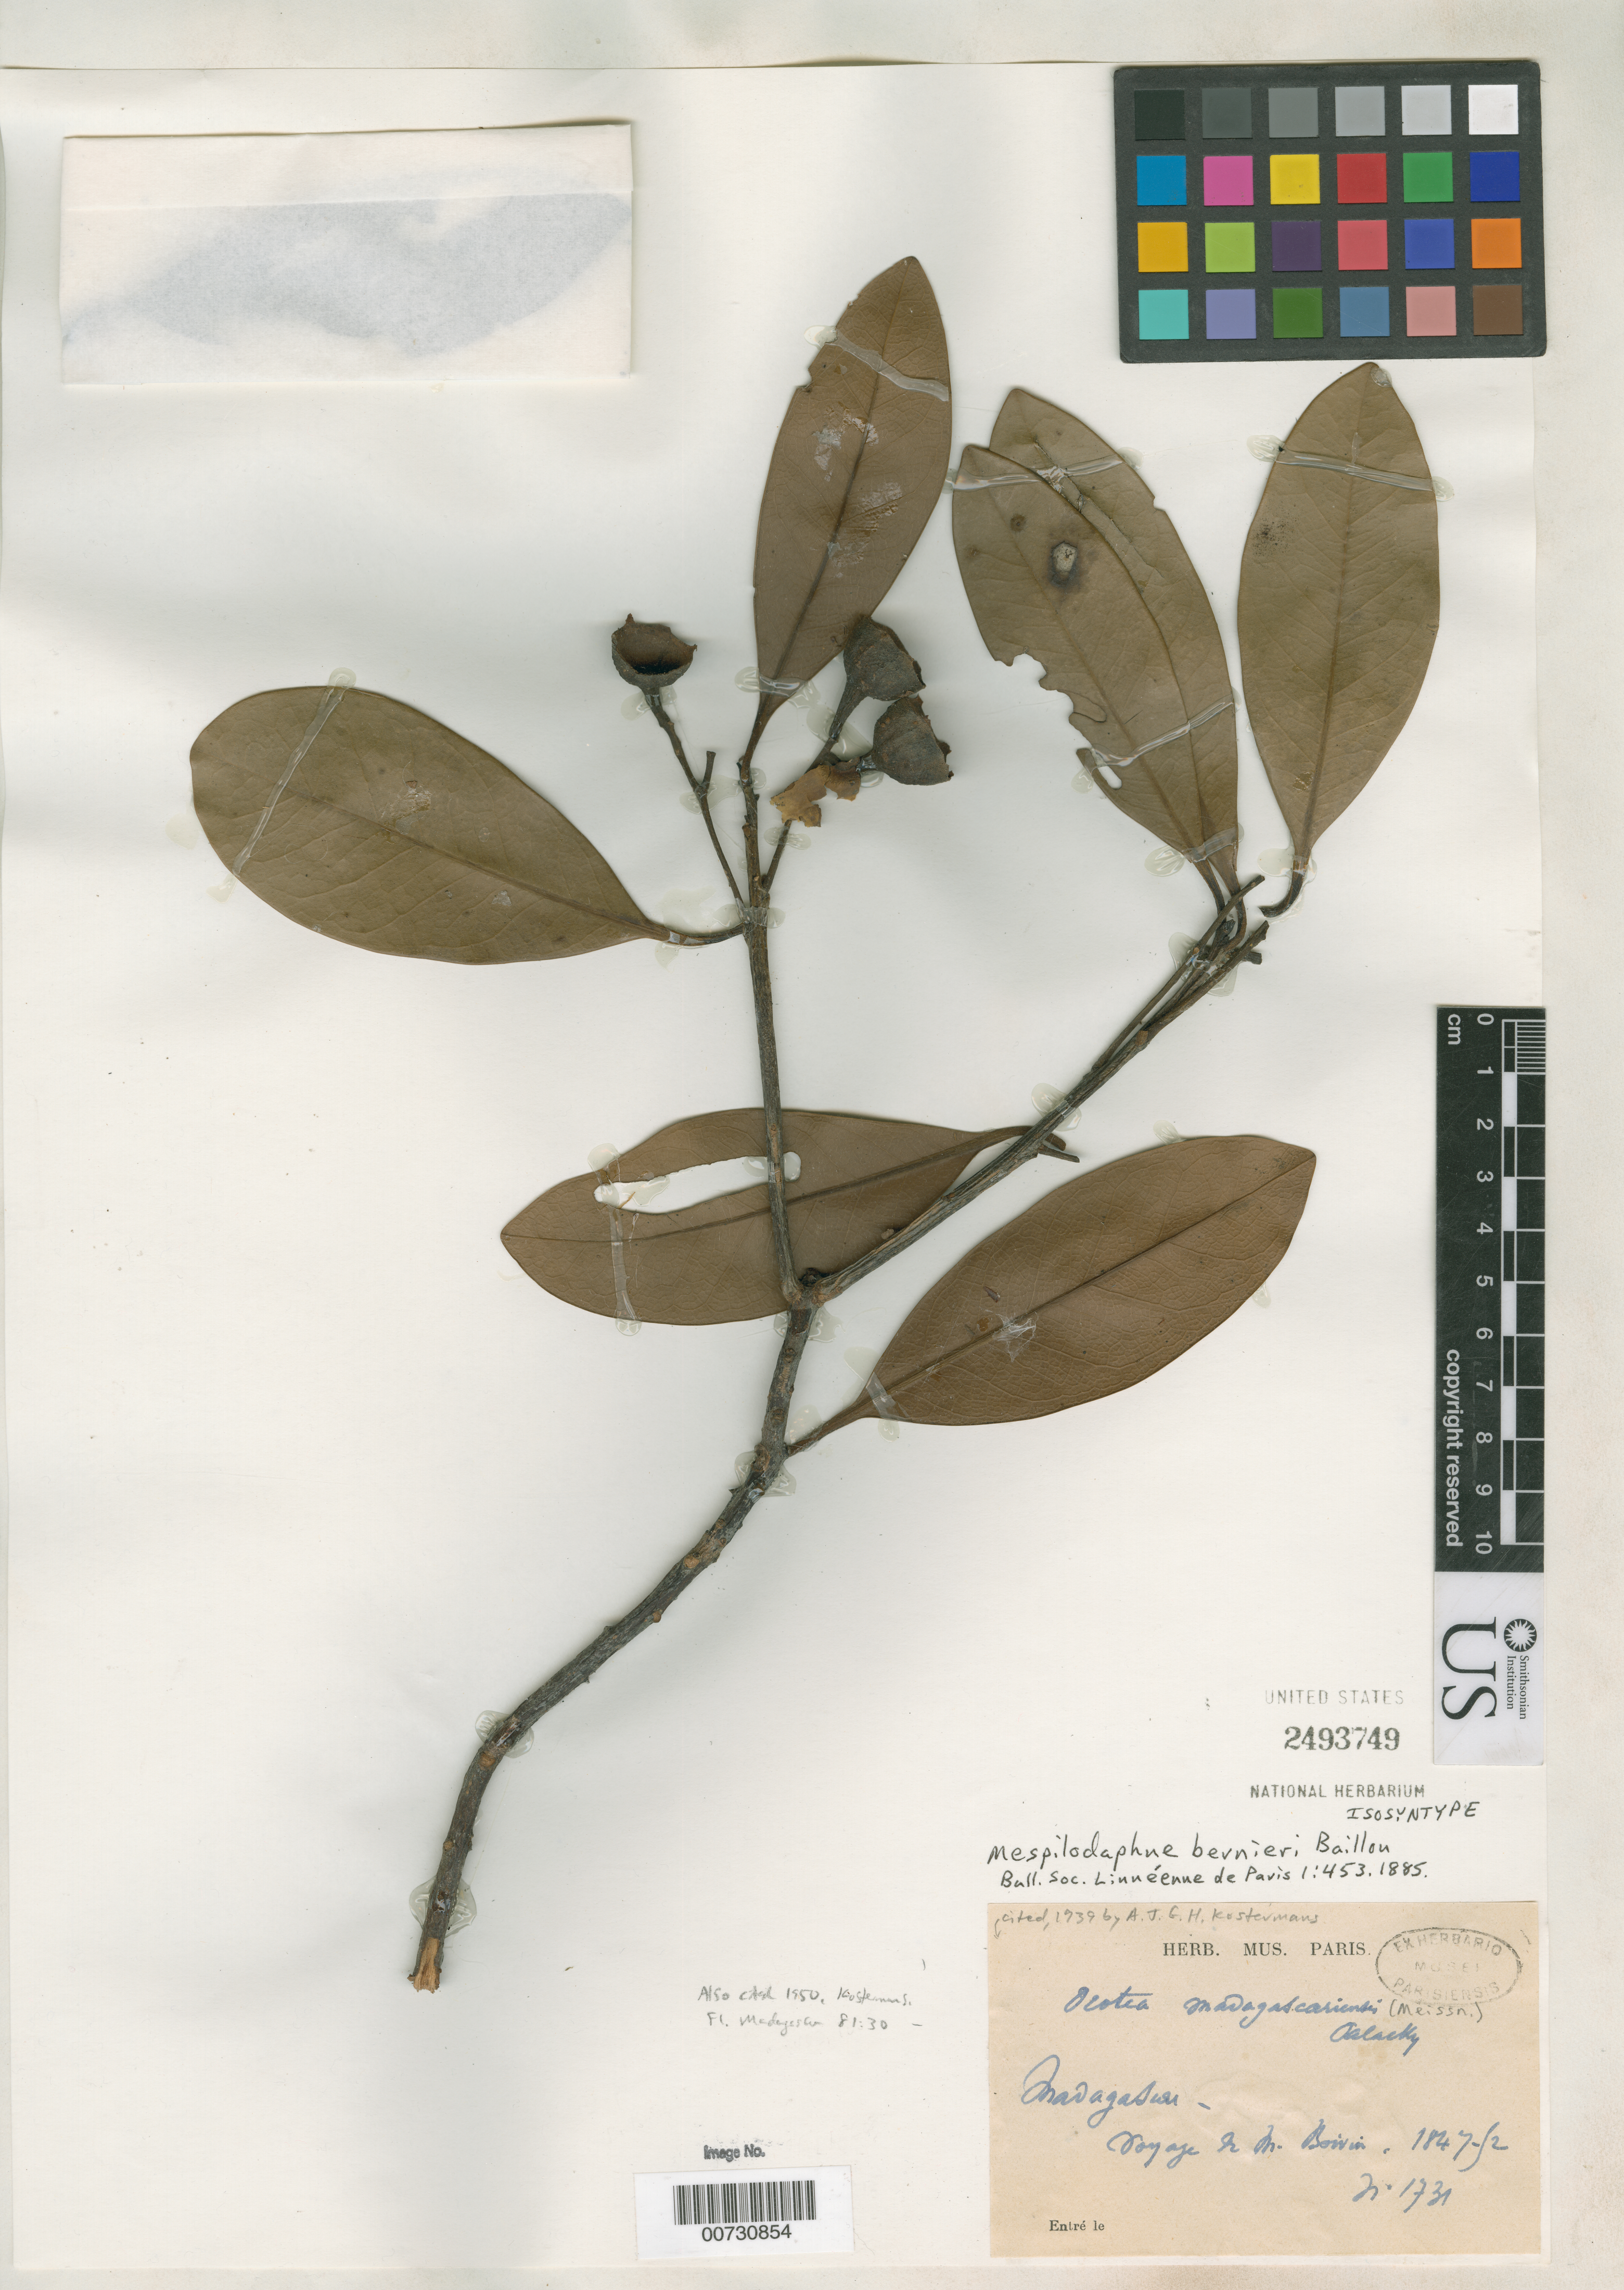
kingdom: Plantae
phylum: Tracheophyta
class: Magnoliopsida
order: Laurales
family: Lauraceae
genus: Mespilodaphne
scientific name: Mespilodaphne bernieri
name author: Baill.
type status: Isosyntype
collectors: L. H. Boivin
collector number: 1731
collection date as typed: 1847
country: Madagascar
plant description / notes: Cited by A.J.G.H. Kostermans, 1939, Notul. Syst. (Paris) v. 8; also 1950, Fl. Madagasc. fam. 81: 30.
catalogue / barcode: US 2493749